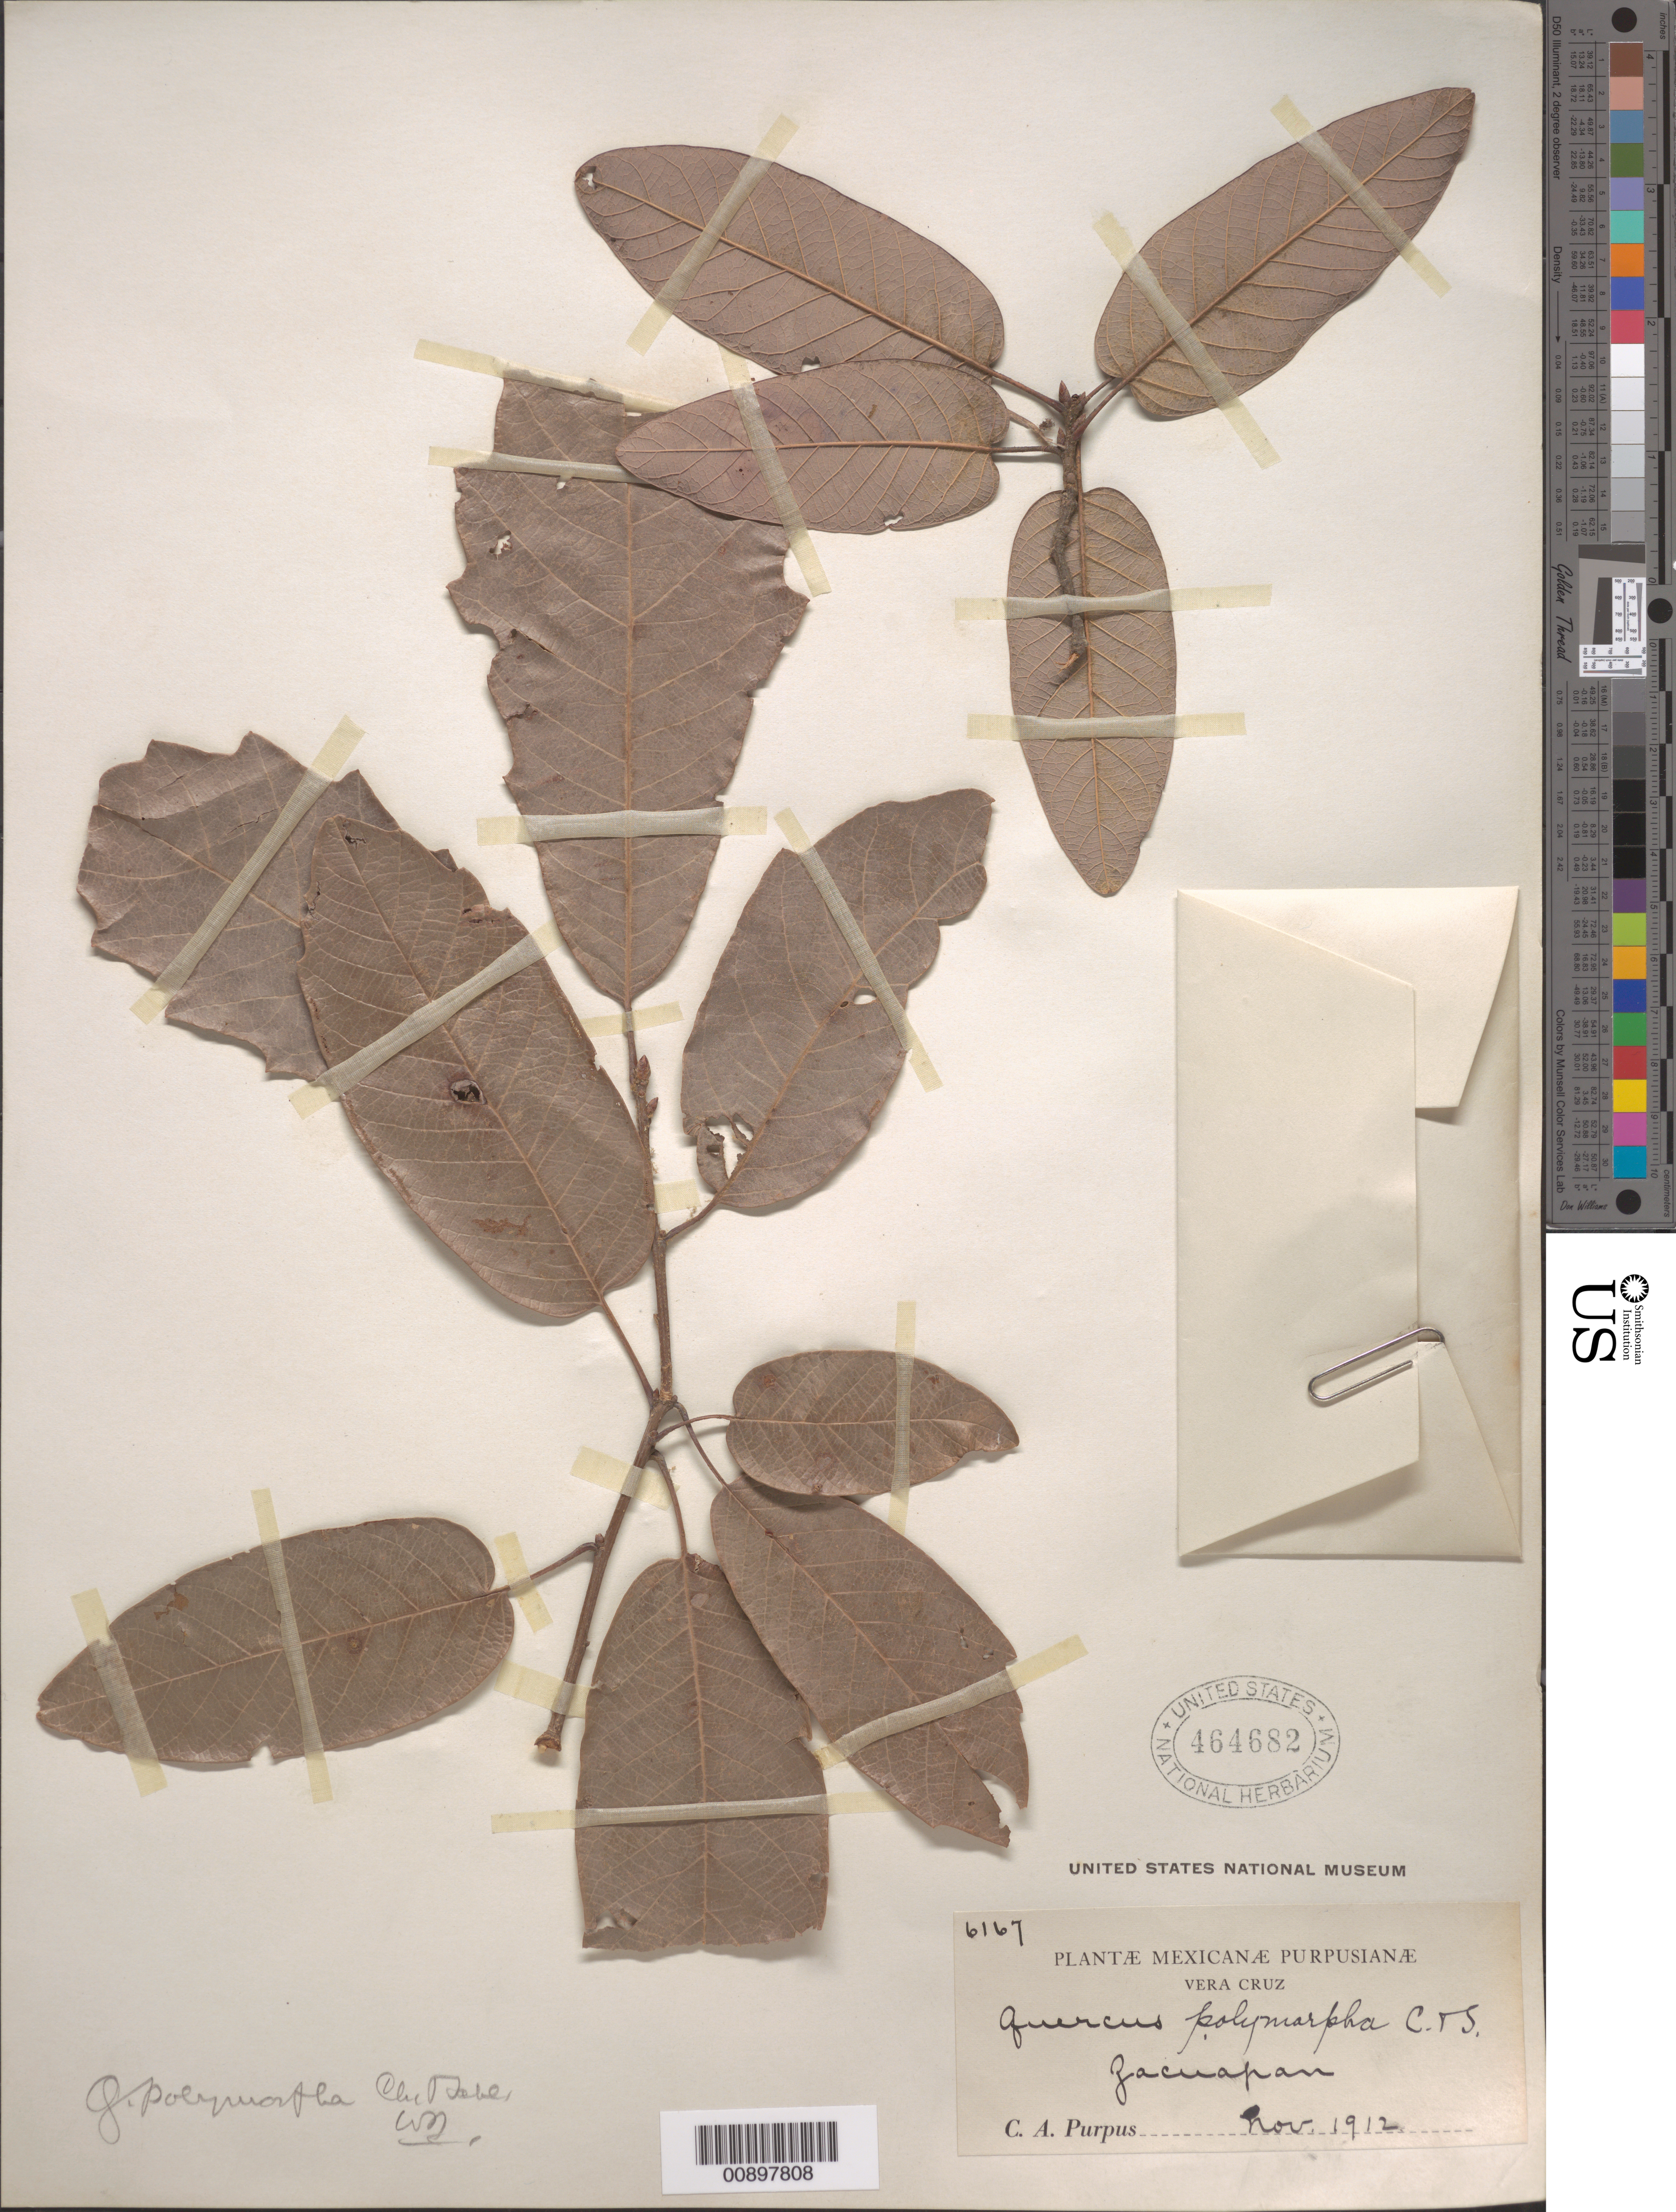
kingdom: Plantae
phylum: Tracheophyta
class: Magnoliopsida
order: Fagales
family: Fagaceae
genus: Quercus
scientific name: Quercus polymorpha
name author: Schltdl. & Cham.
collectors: C. A. Purpus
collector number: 6167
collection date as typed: Nov 1912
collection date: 1912-11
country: Mexico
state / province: Veracruz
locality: Zacuapan.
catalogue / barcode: US 464682